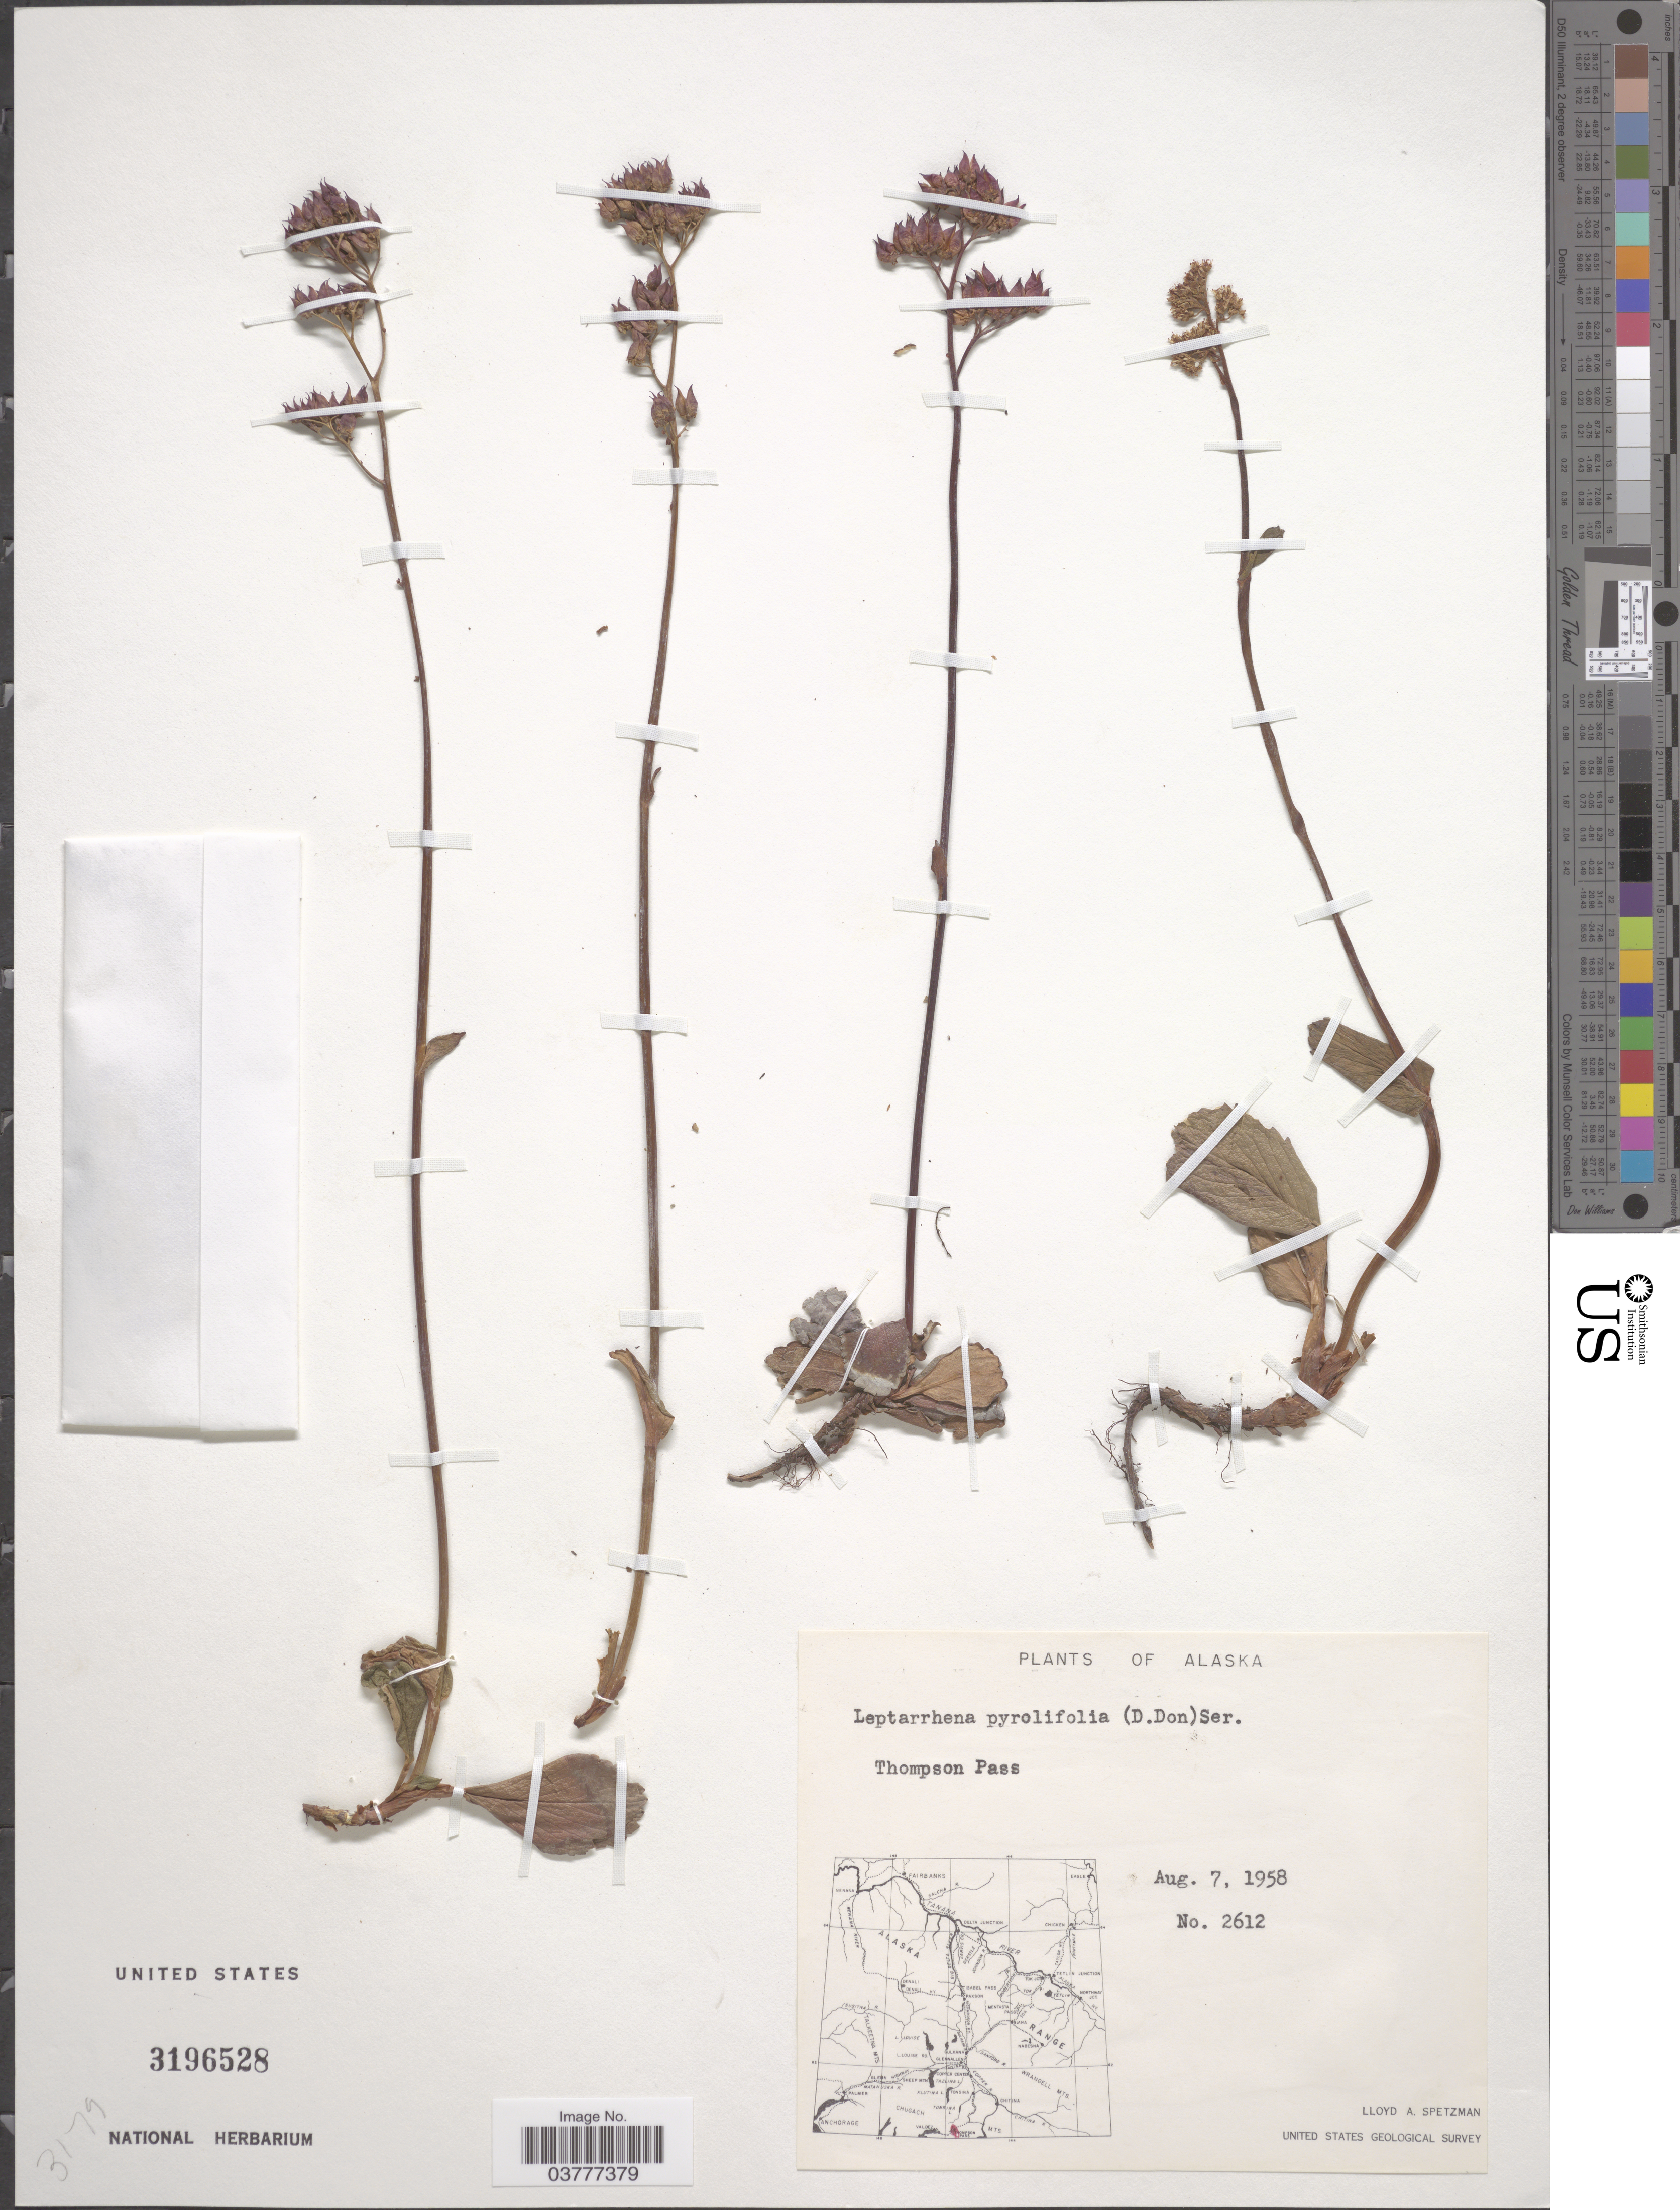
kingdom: Plantae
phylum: Tracheophyta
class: Magnoliopsida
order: Saxifragales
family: Saxifragaceae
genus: Leptarrhena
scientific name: Leptarrhena pyrolifolia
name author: (D. Don) Ser.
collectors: L. Spetzman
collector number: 2612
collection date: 1958-08-07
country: United States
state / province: Alaska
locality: Thompson Pass.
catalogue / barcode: US 3196528